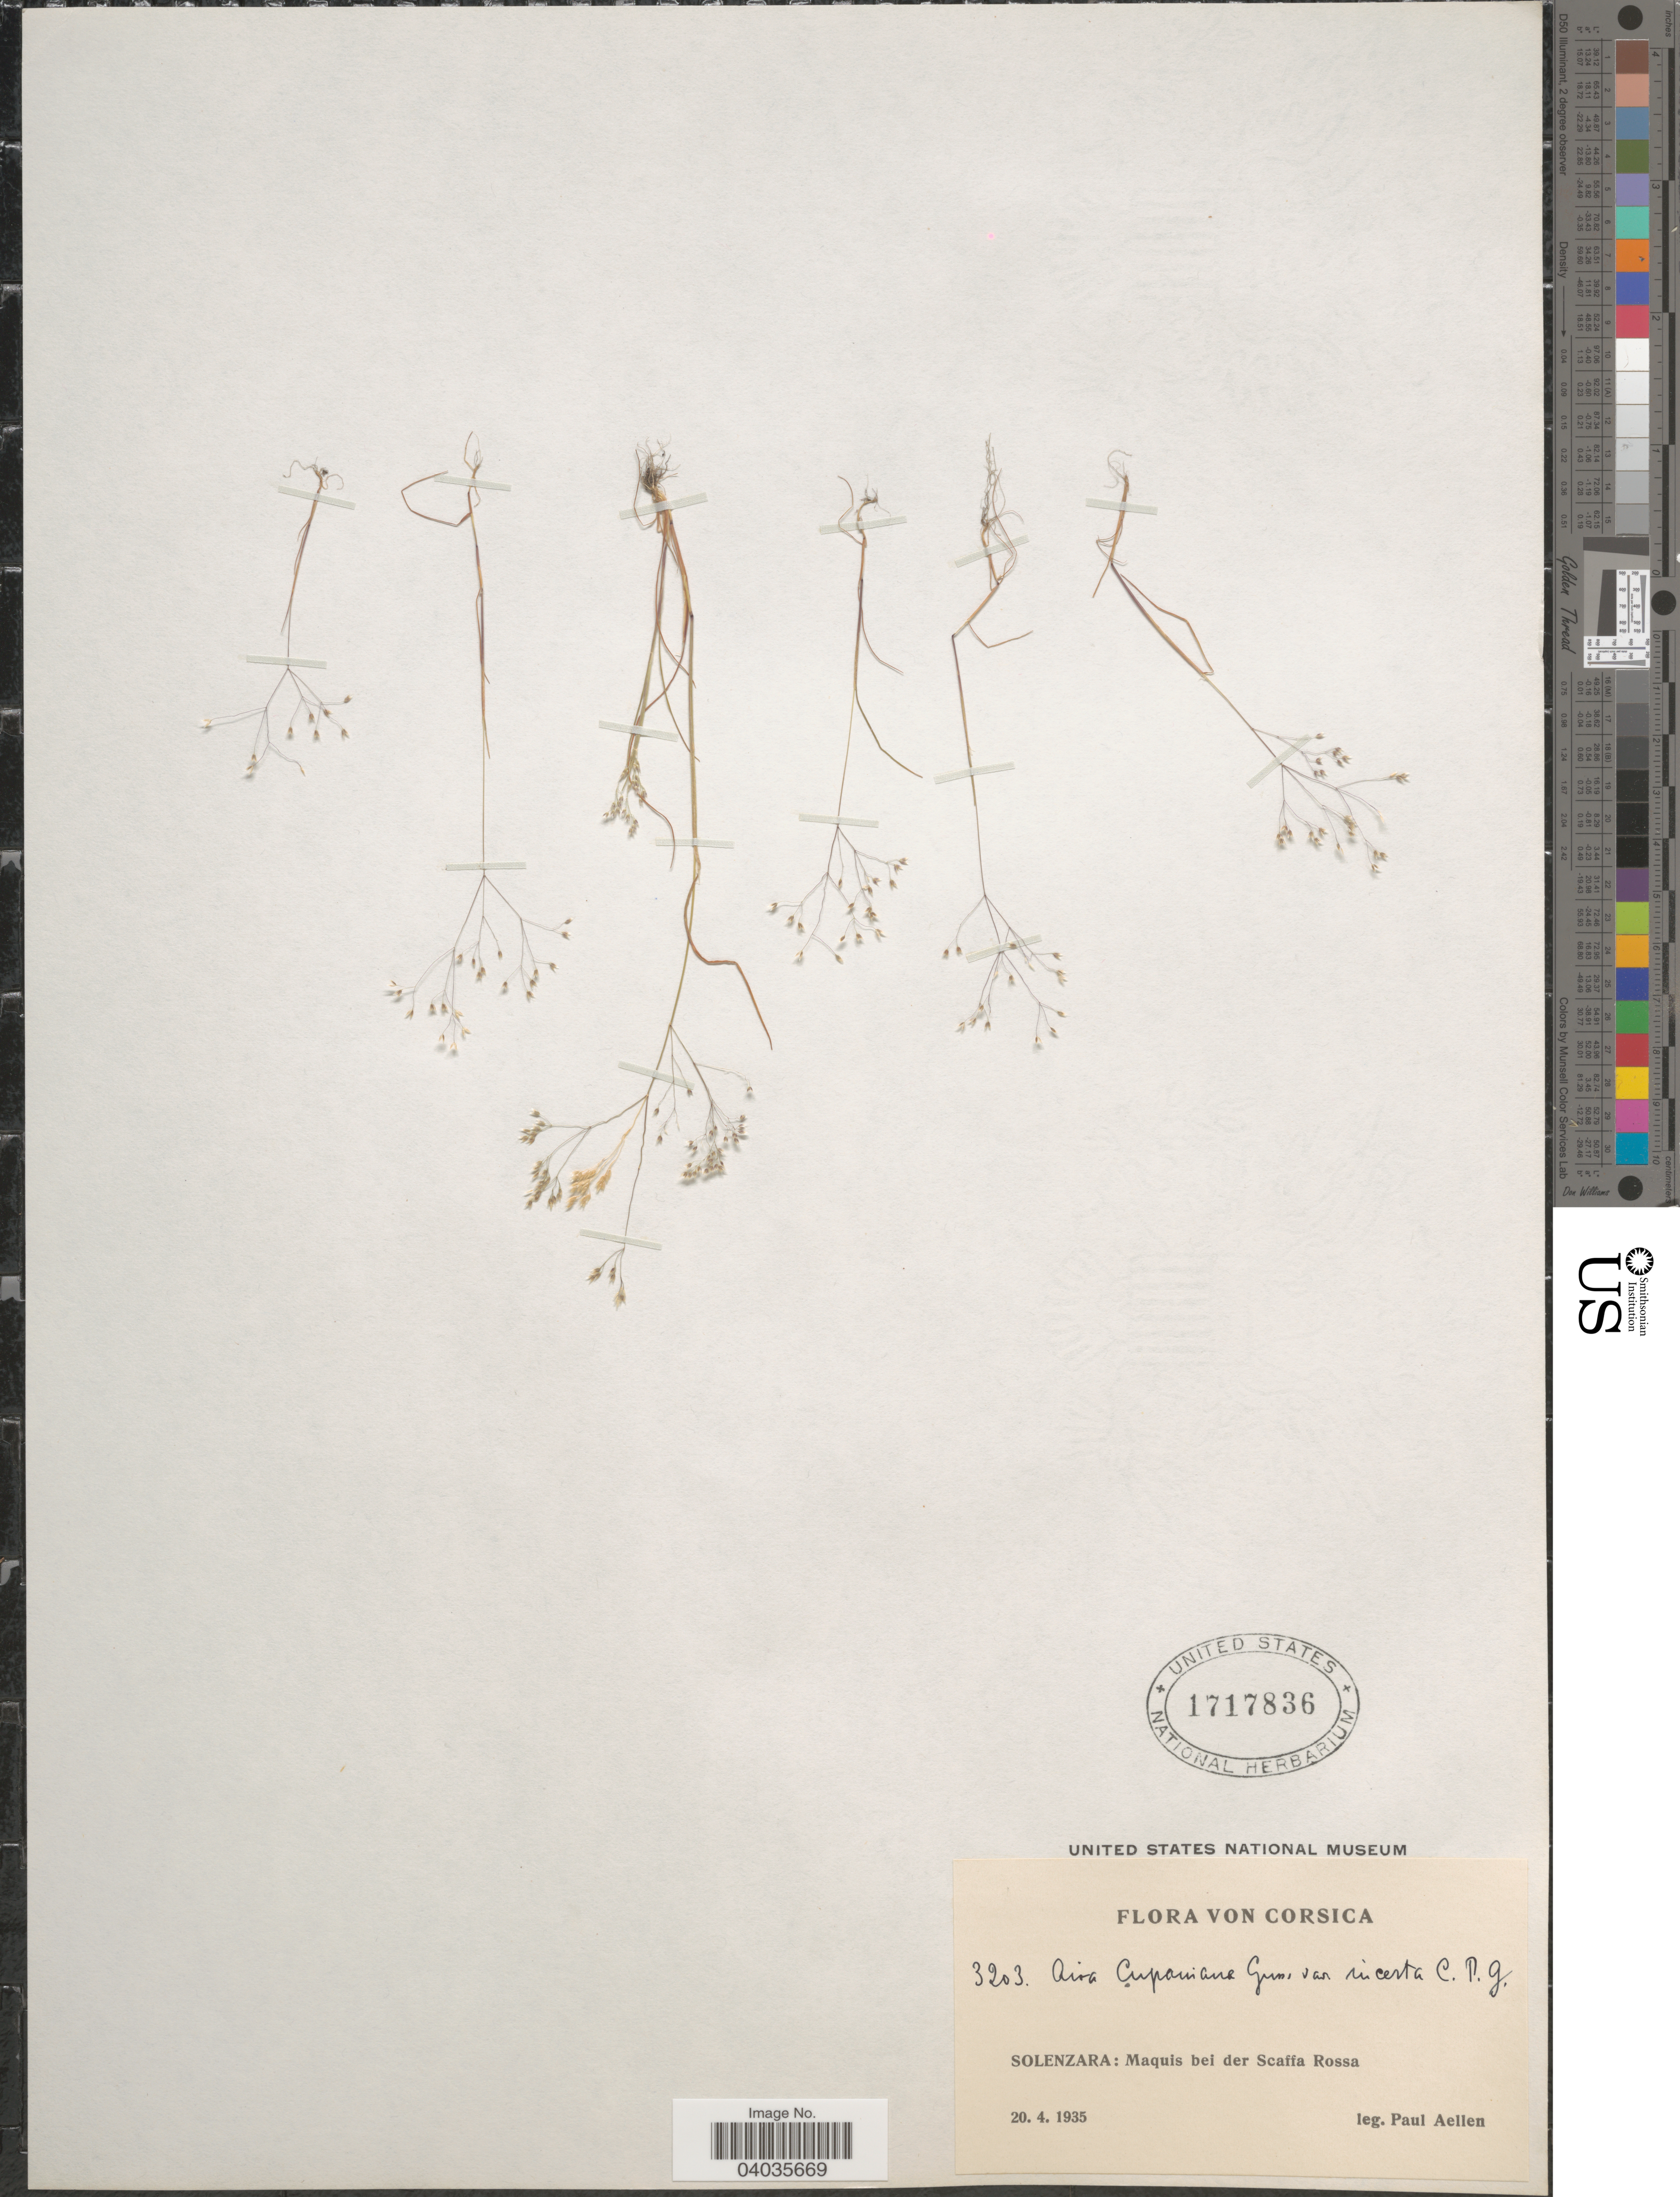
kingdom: Plantae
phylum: Tracheophyta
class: Liliopsida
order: Poales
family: Poaceae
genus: Aira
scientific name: Aira cupaniana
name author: Gussone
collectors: P. Aellen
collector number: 3203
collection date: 1935-04-20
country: France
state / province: Corsica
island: Corse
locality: Solenzara: Maquis bei der Scaffa Rossa.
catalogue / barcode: US 1717836